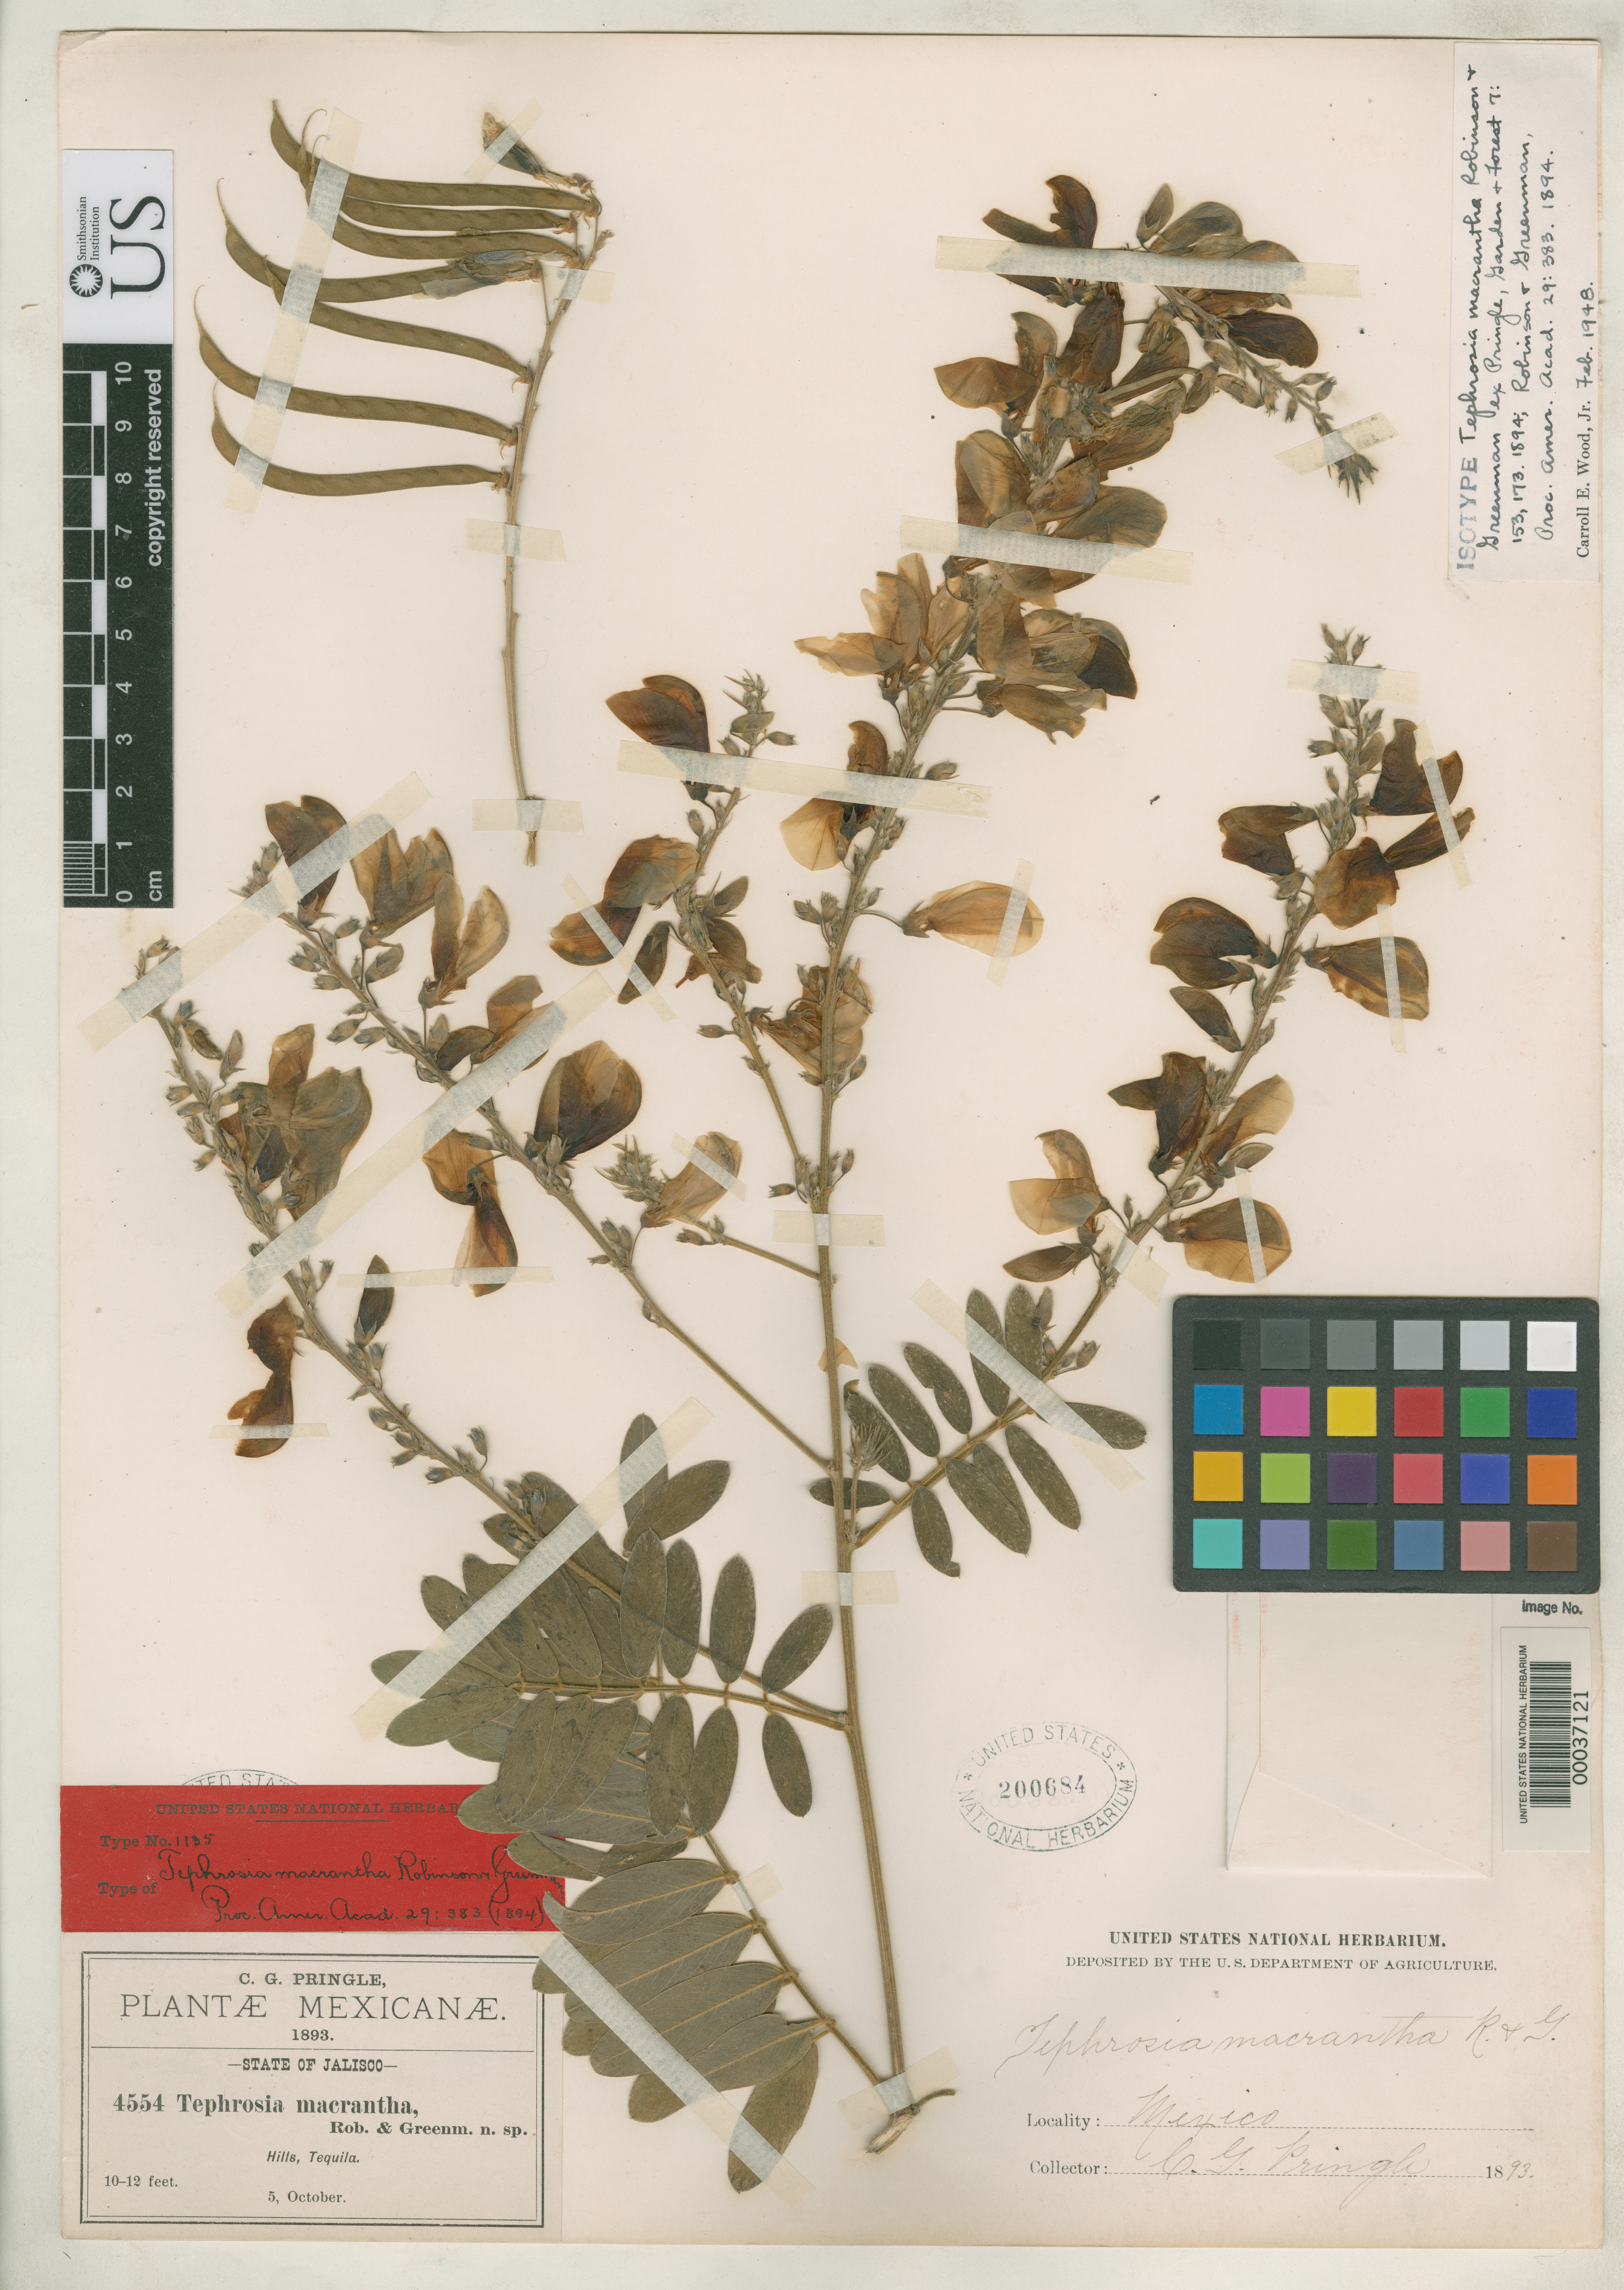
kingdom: Plantae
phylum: Tracheophyta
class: Magnoliopsida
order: Fabales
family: Fabaceae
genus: Tephrosia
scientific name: Tephrosia macrantha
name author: B.L. Rob. & Greenm. ex Pringle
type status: Isotype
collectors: C. G. Pringle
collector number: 4554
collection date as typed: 05 Oct 1893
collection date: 1893-10-05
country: Mexico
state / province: Jalisco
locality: On hills near Tequila.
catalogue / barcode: US 200684